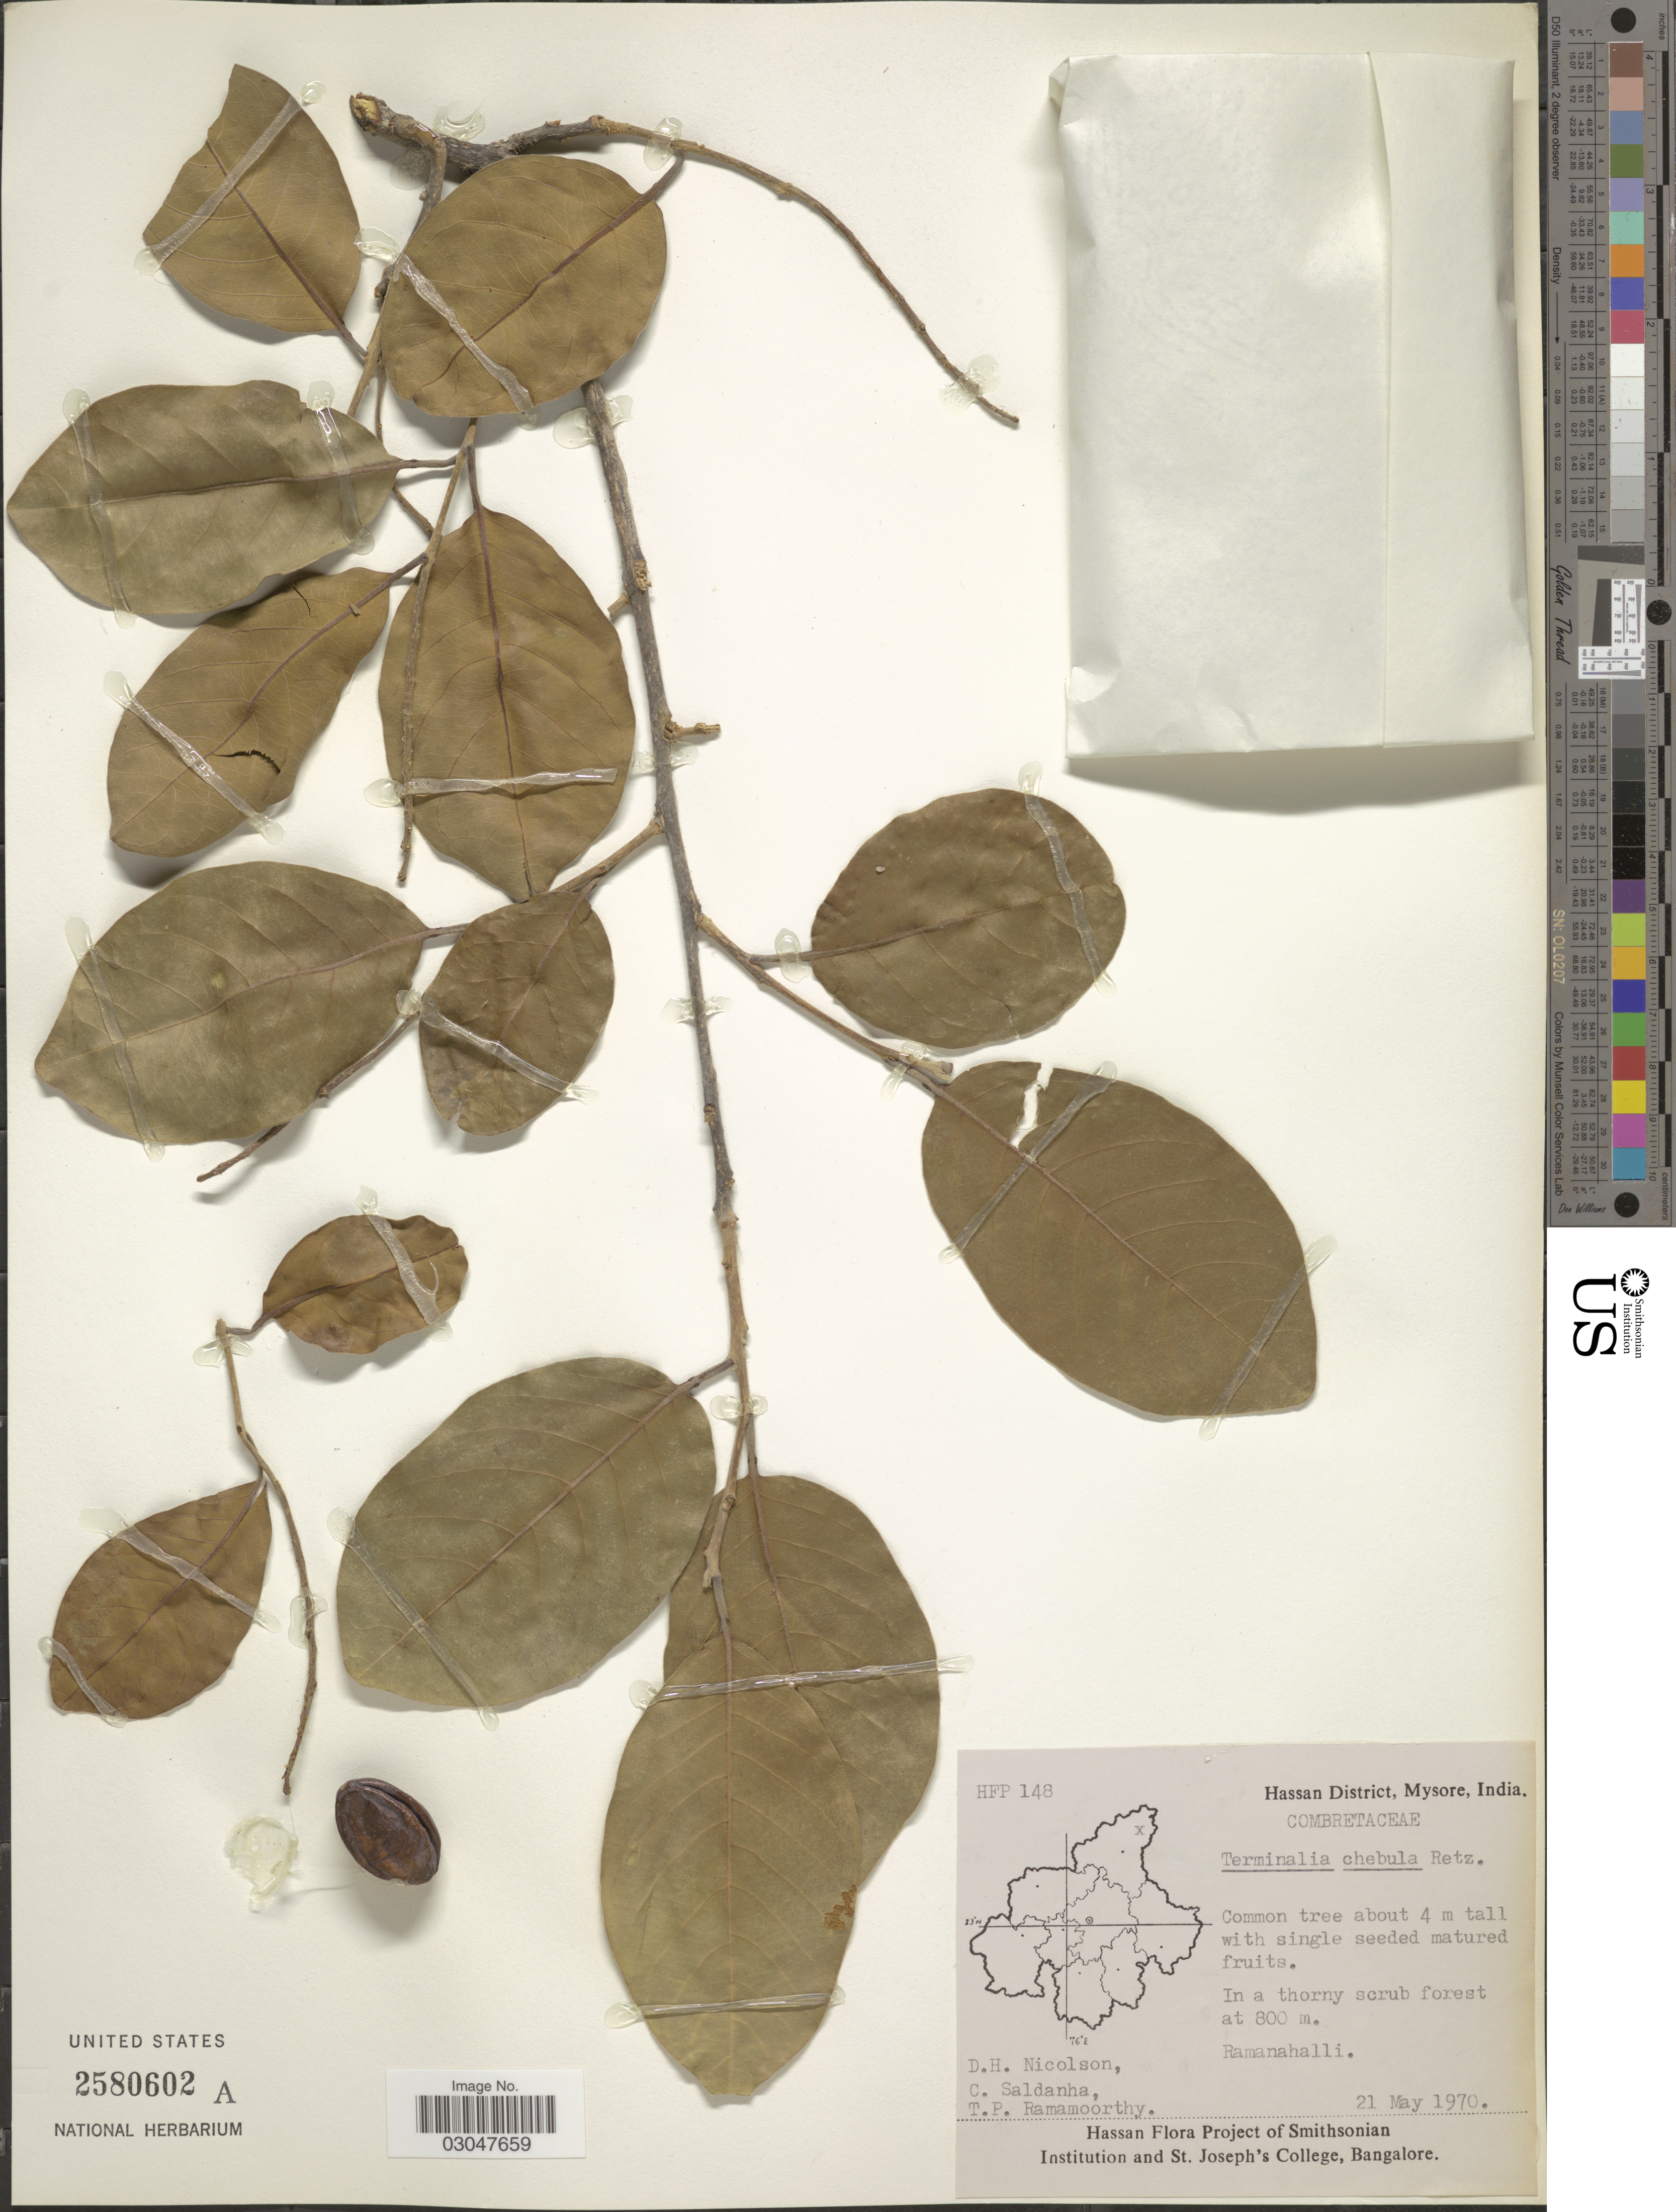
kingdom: Plantae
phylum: Tracheophyta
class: Magnoliopsida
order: Myrtales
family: Combretaceae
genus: Terminalia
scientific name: Terminalia chebula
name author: Retz.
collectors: D. H. Nicolson, C. Saldanha & T. P. Ramamoorthy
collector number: HFP148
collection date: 1970-05-21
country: India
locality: Hassan District, Mysore. Ramanahalli.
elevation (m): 800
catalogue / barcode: US 2580602A